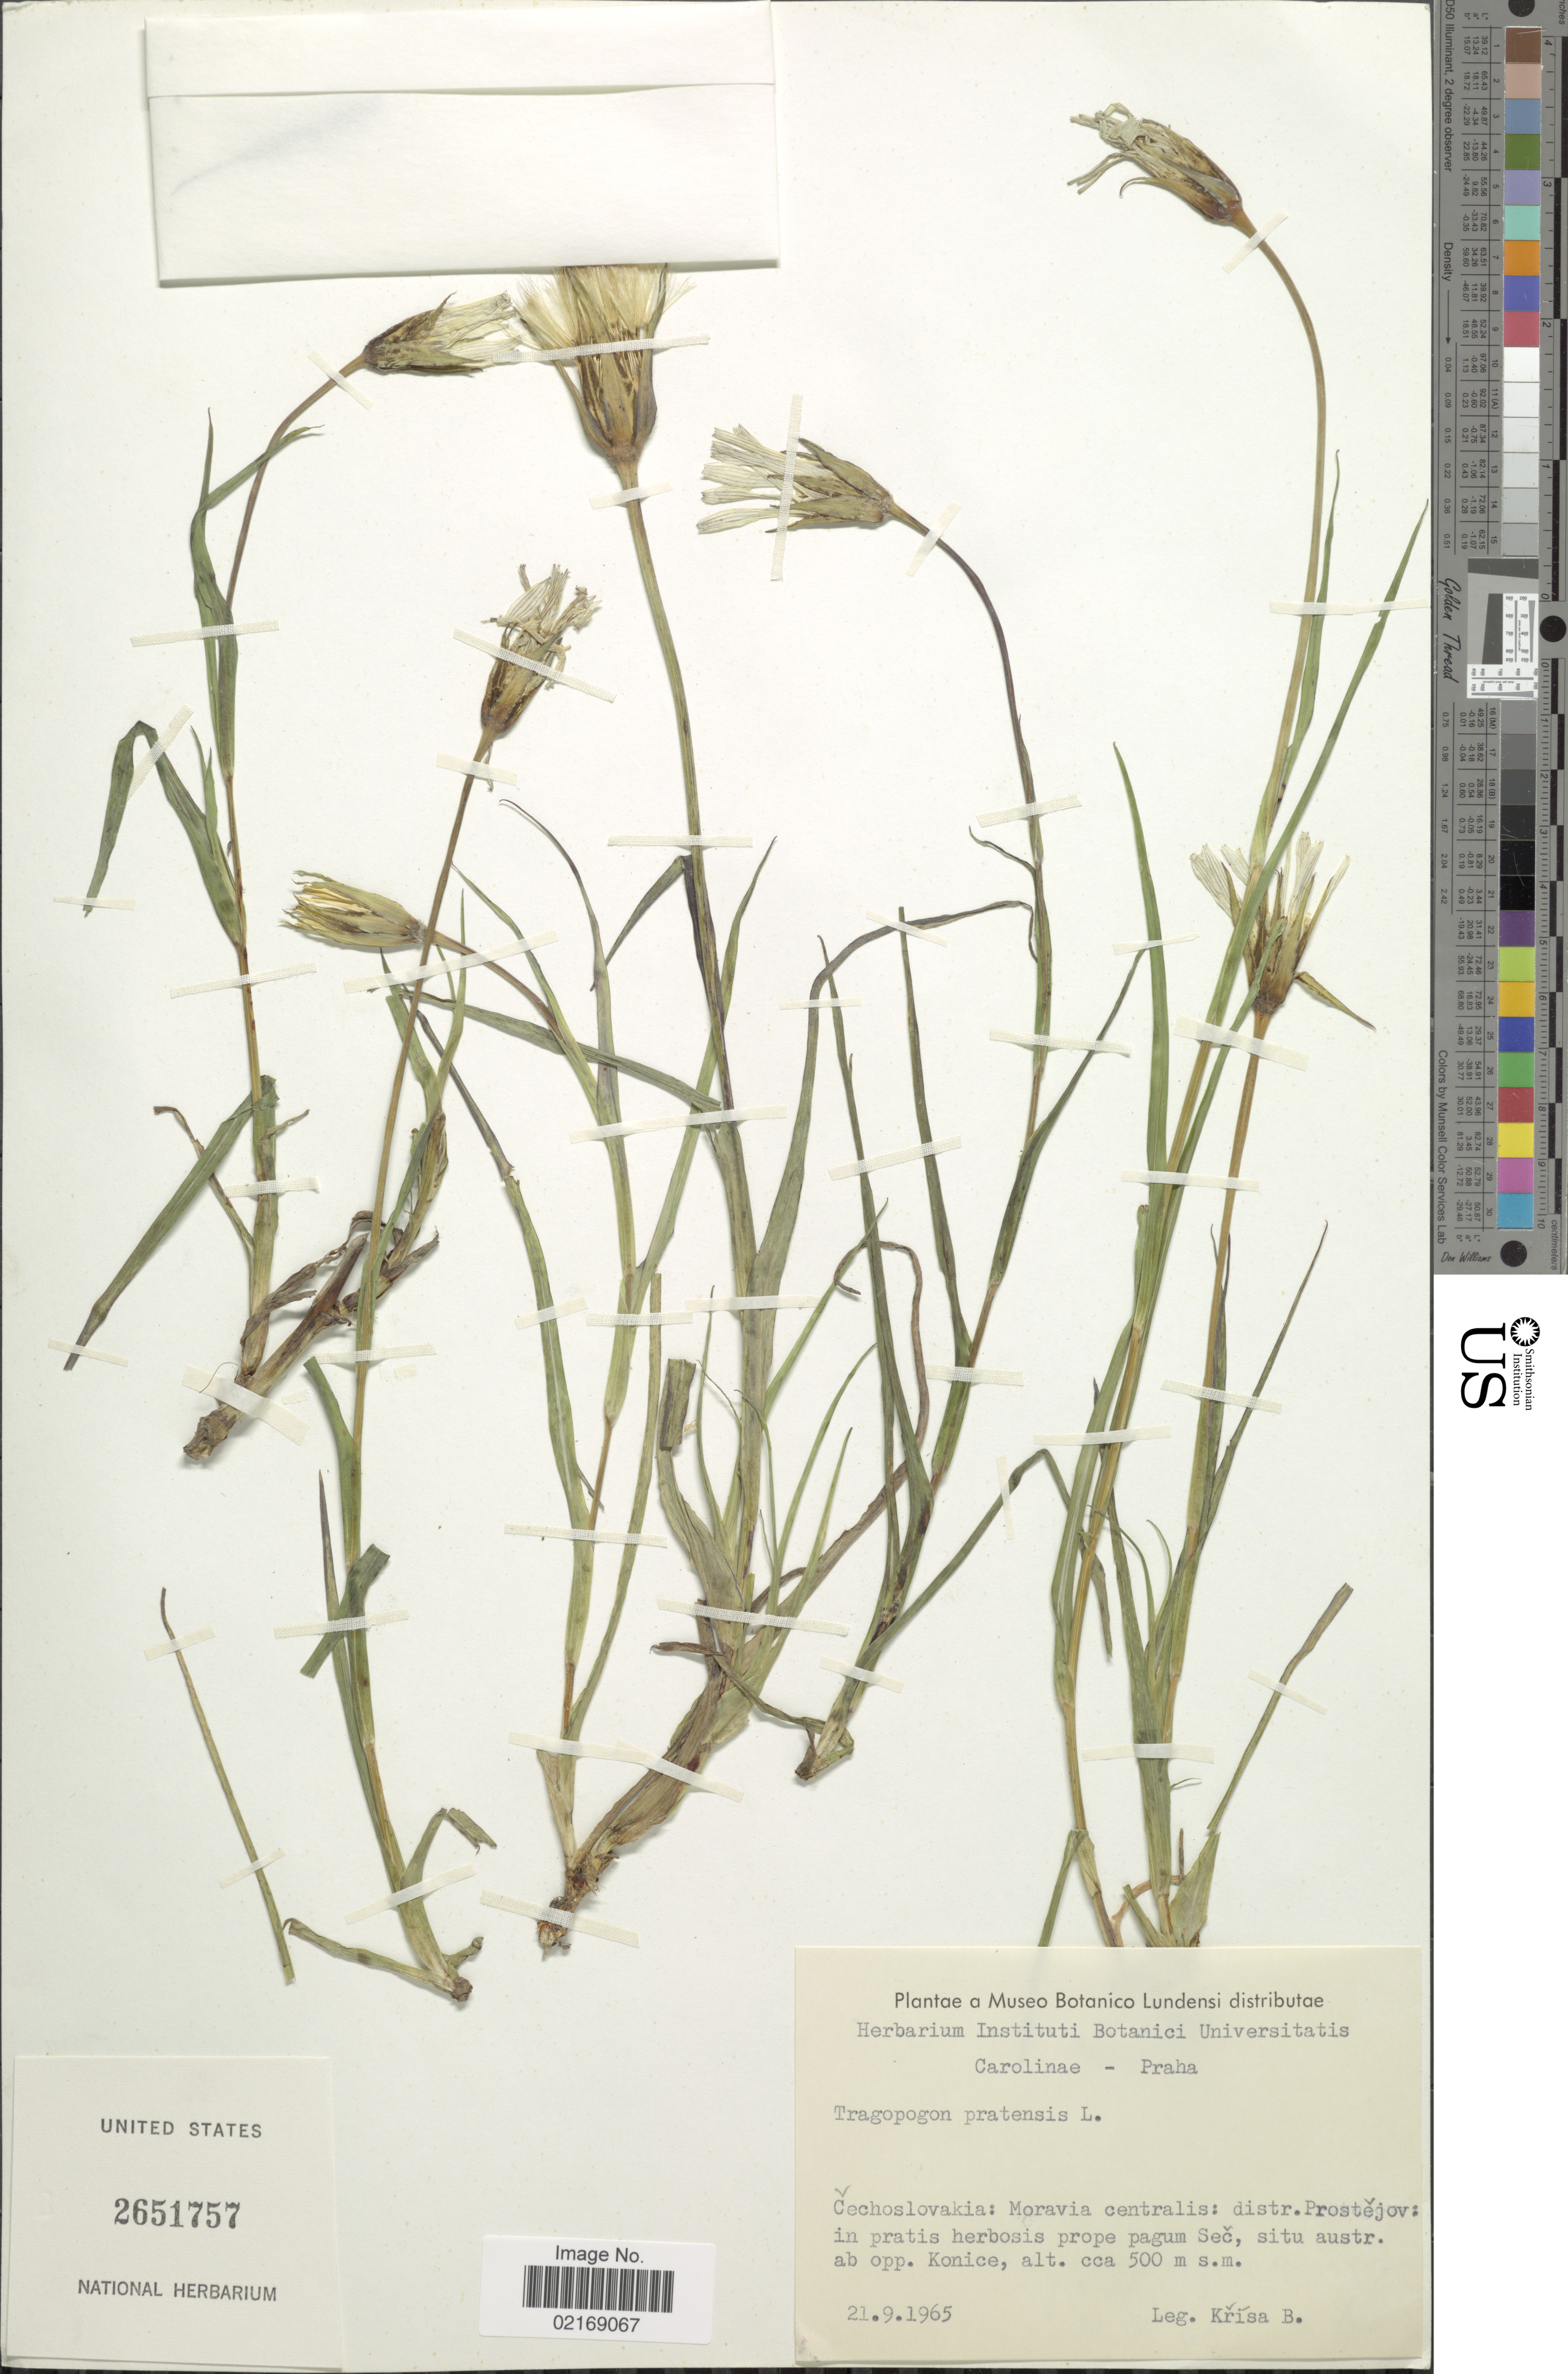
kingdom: Plantae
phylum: Tracheophyta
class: Magnoliopsida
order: Asterales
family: Asteraceae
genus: Tragopogon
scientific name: Tragopogon pratensis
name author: L.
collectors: B. Krísa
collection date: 1965-09-21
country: Czechia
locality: Cechoslovakia: Moravia centralis: distr. Prostejov: in pratis herbosis prope pagum Sec, situ austr. ab opp. Konice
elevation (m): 500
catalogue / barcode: US 2651757